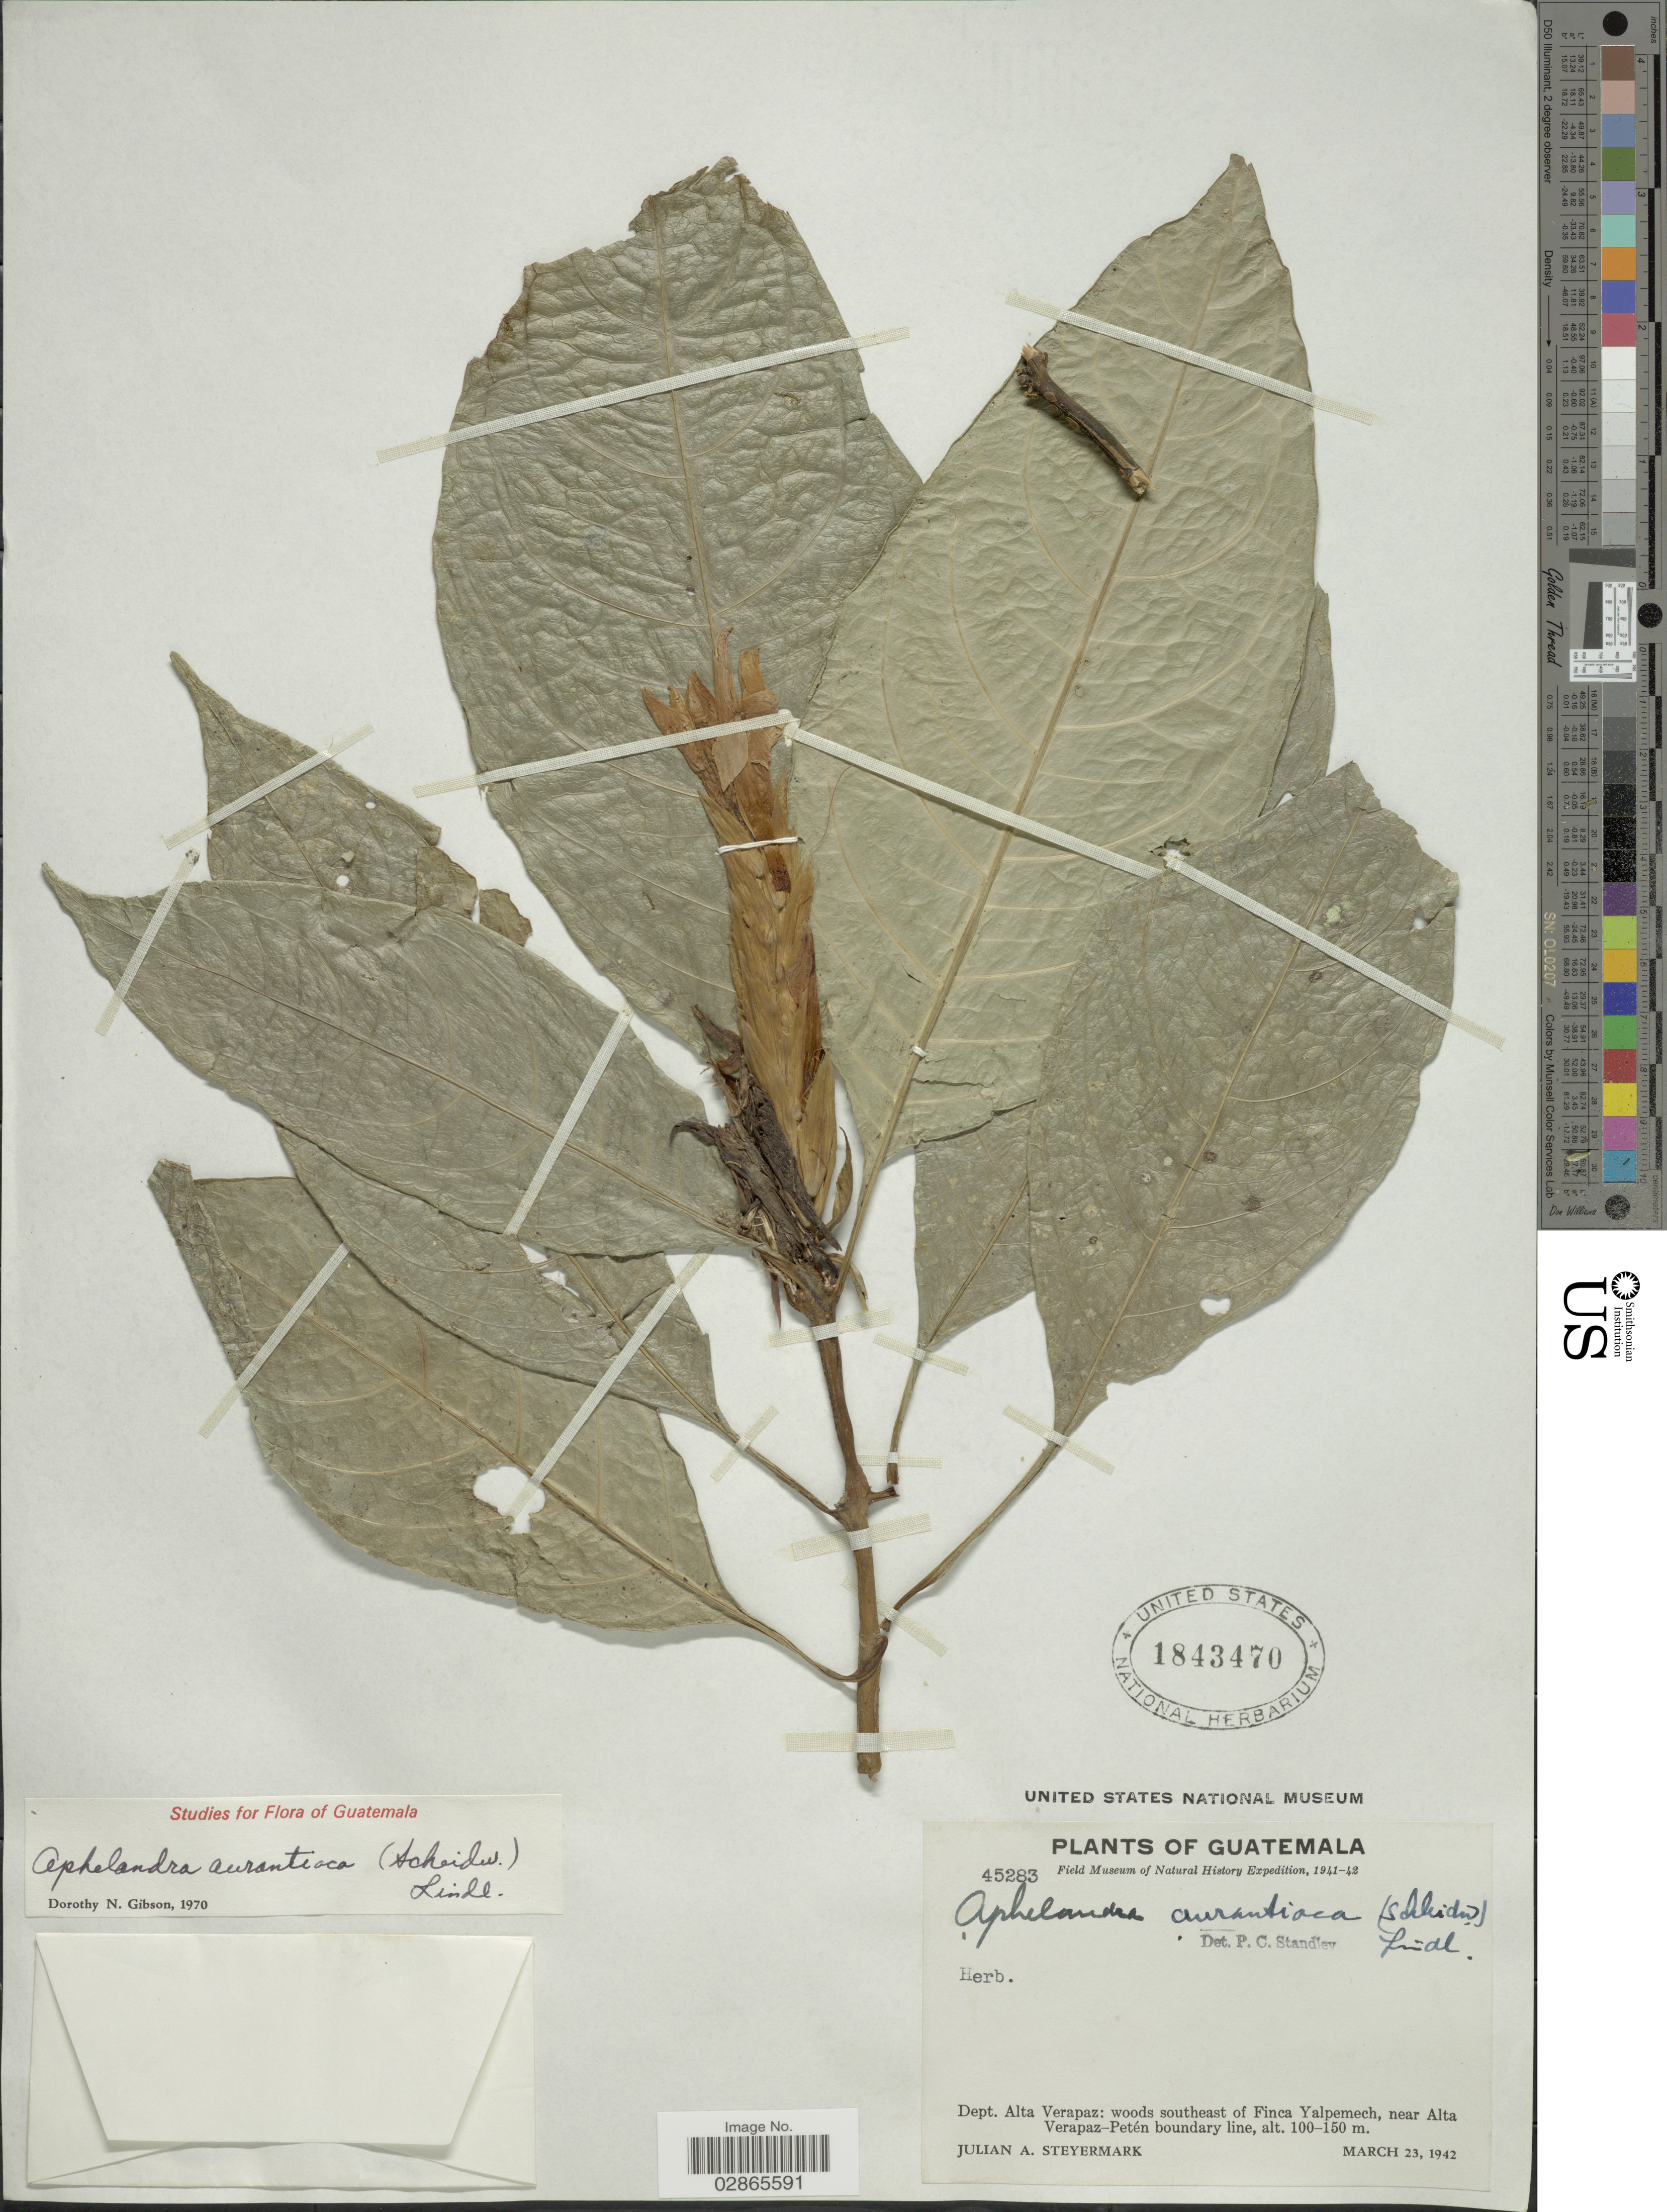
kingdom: Plantae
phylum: Tracheophyta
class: Magnoliopsida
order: Lamiales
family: Acanthaceae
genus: Aphelandra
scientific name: Aphelandra aurantiaca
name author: (Scheidw.) Lindl.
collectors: J. Steyermark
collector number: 45283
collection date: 1942-03-23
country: Guatemala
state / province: Alta Verapaz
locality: Dept. Alta Verapaz: woods southeast of Finca Yalpemech, near Alta Verapaz-Petén boundary line.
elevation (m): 100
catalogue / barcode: US 1843470